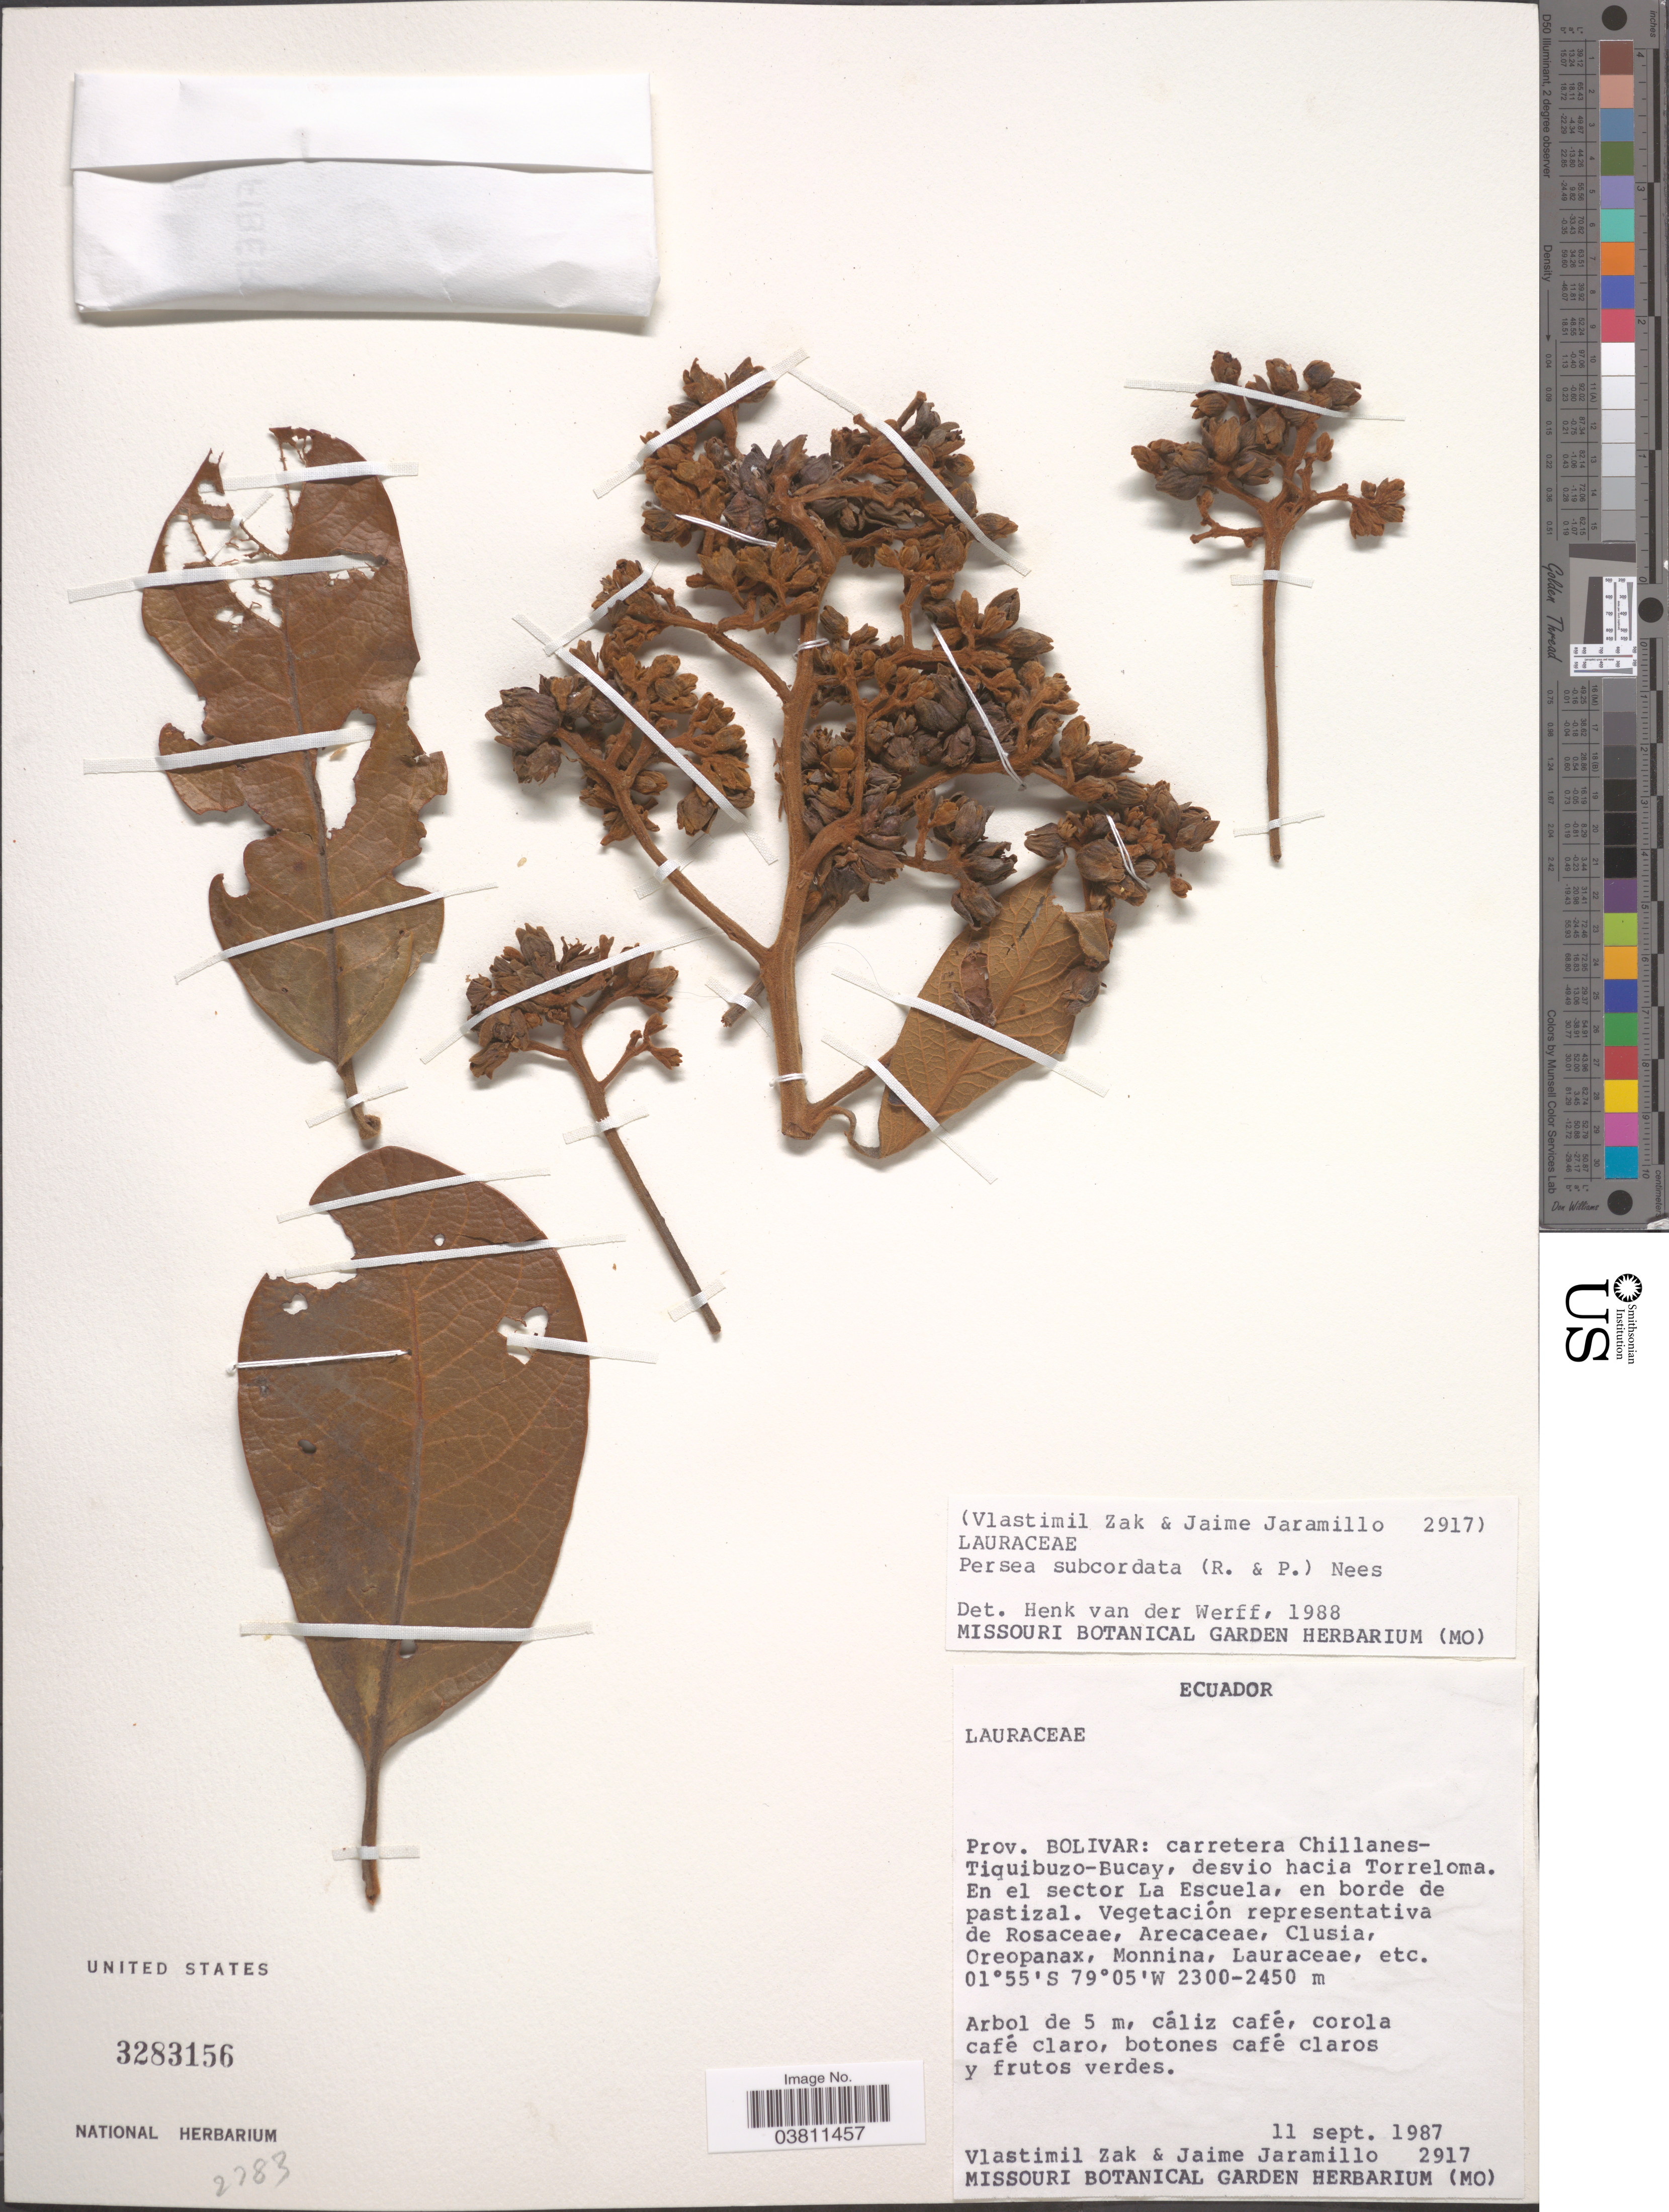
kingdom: Plantae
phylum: Tracheophyta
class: Magnoliopsida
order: Laurales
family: Lauraceae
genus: Persea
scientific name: Persea subcordata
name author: (Ruiz & Pav.) Nees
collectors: V. Zak & J. Jaramillo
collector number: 2917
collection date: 1987-09-11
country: Ecuador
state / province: Bolívar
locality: Carretera Chillanes-Tiquibuzo-Bucay, desvio hacia Torreloma. En el sector La Escuela, en borde de pastizal.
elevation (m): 2300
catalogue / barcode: US 3283156